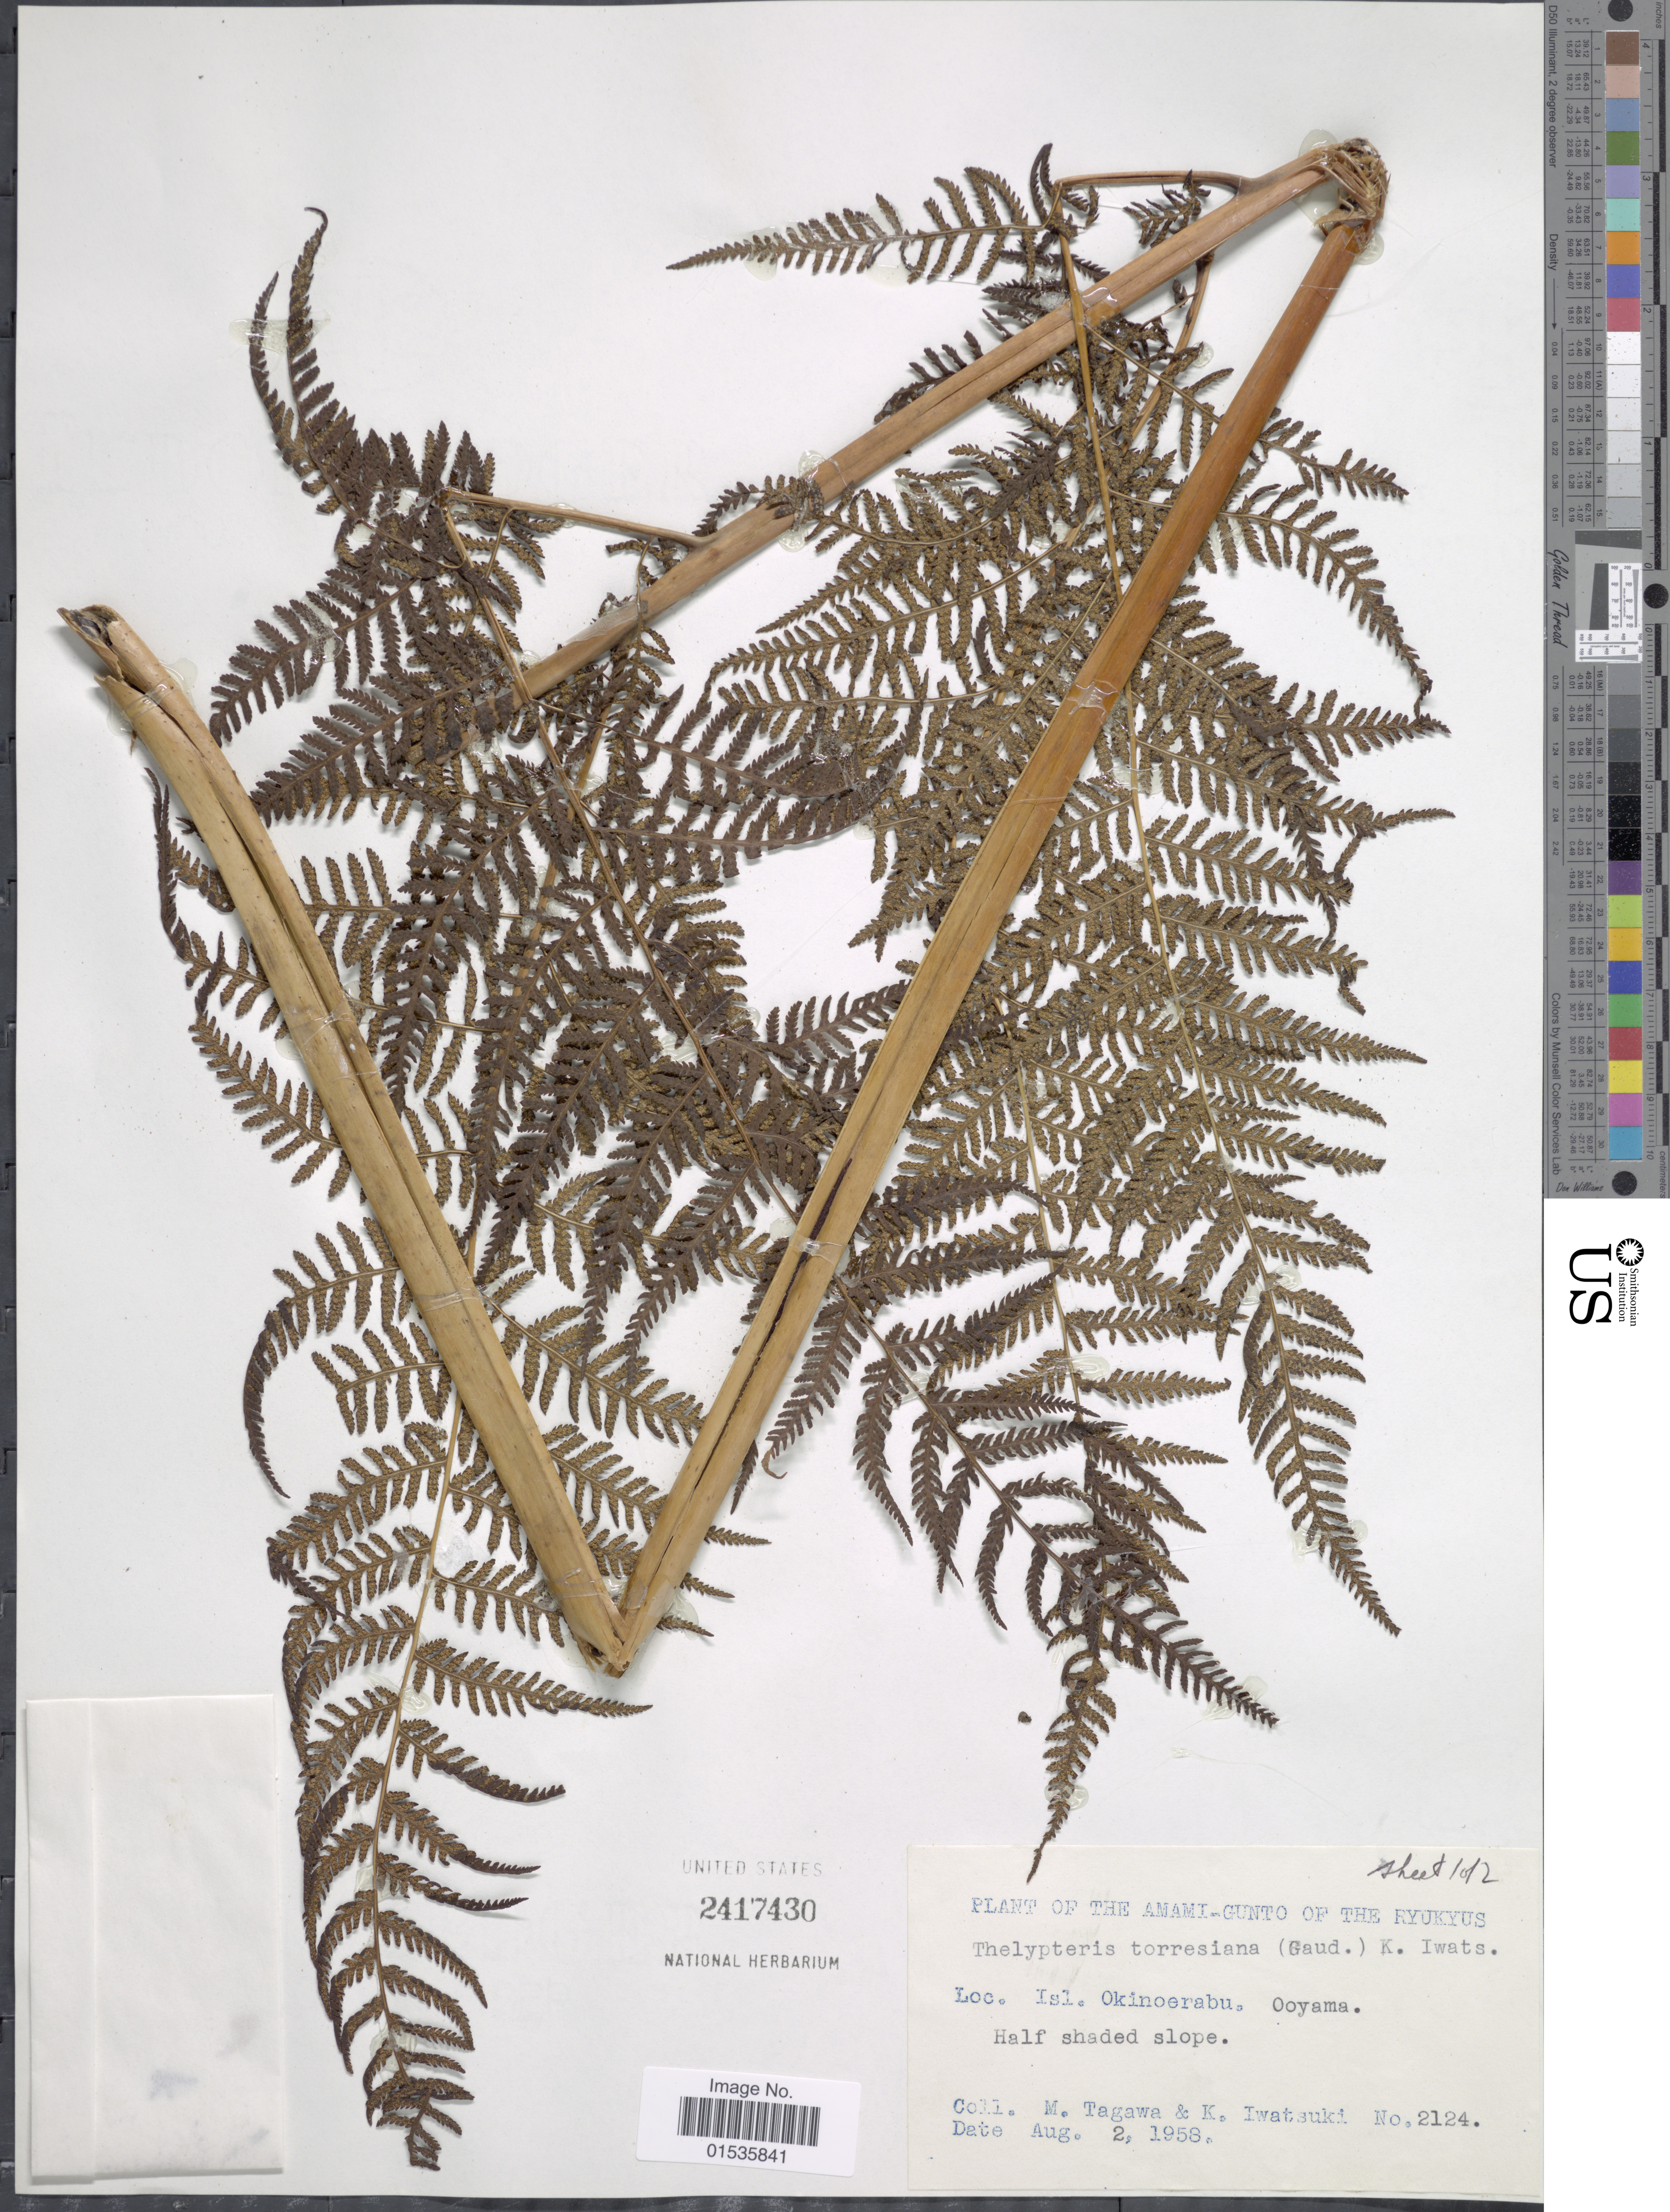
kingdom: Plantae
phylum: Tracheophyta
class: Polypodiopsida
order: Polypodiales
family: Thelypteridaceae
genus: Macrothelypteris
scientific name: Macrothelypteris torresiana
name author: (Gaudich.) Ching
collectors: M. Tagawa & K. Iwatsuki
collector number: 2124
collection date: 1958-08-02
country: Japan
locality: Amami-Gunto of the Ryukyus, Isl. Okinoerabu, Ooyama.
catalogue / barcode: US 2417430